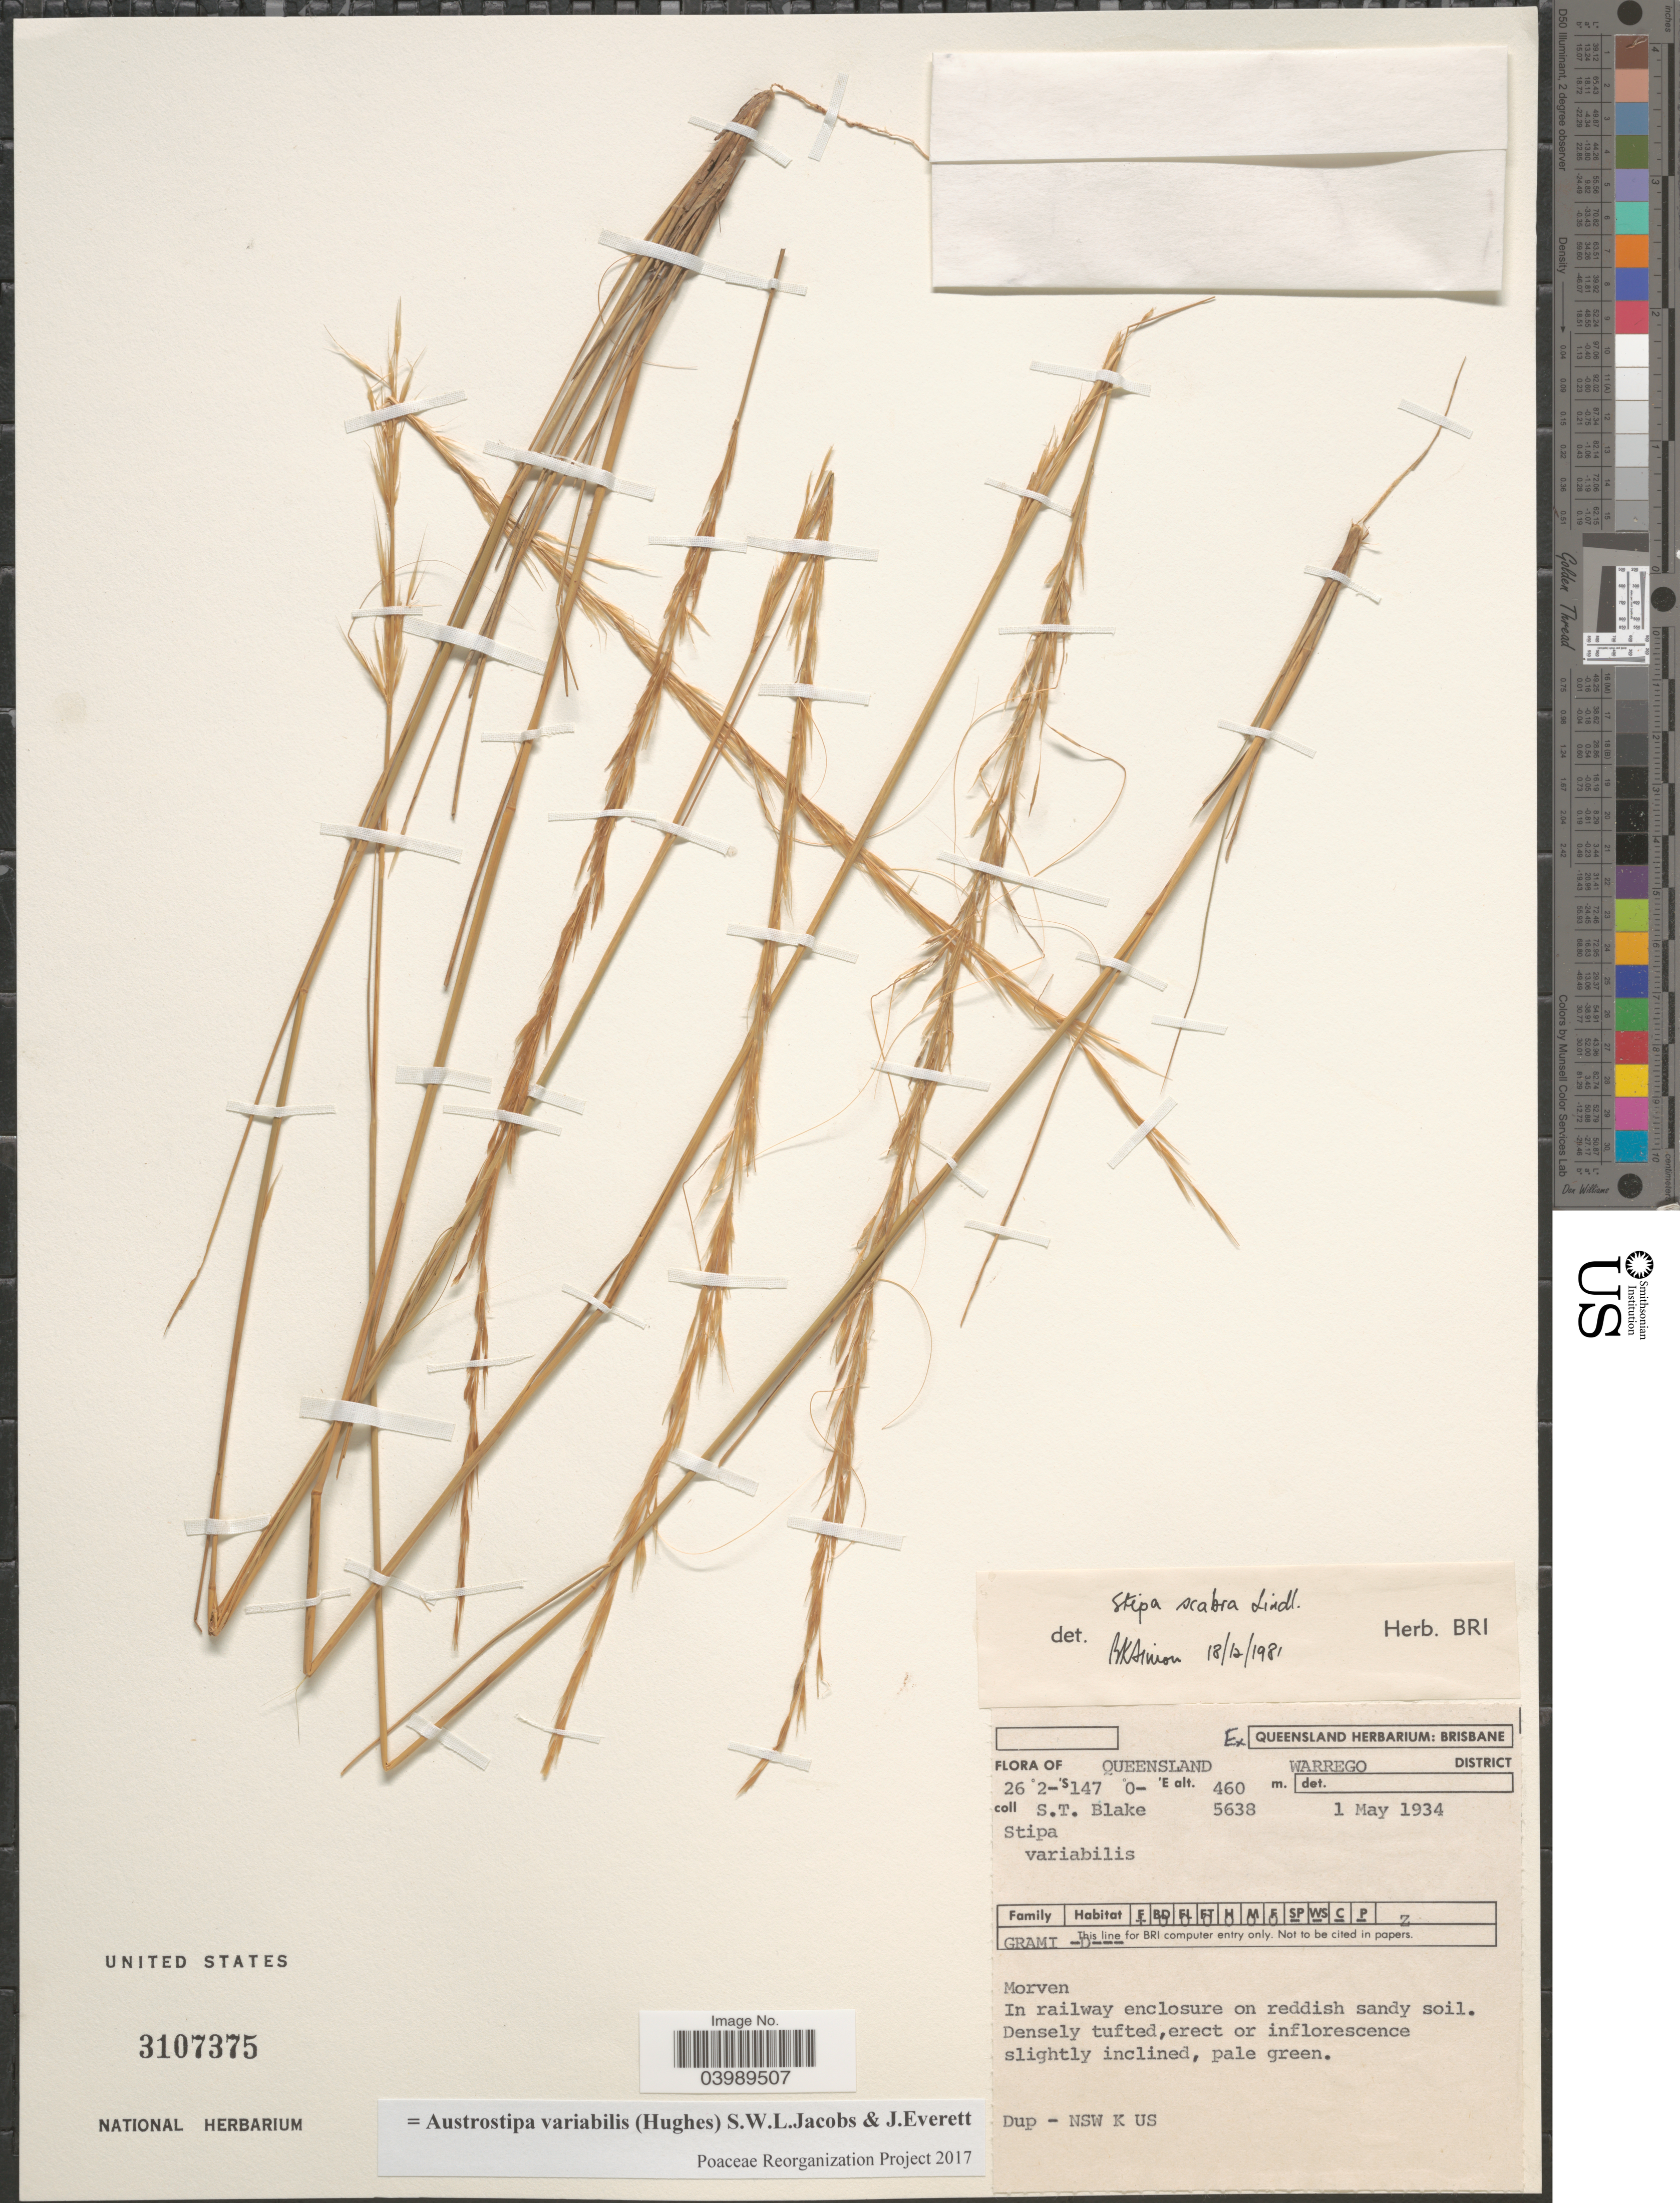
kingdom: Plantae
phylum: Tracheophyta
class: Liliopsida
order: Poales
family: Poaceae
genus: Austrostipa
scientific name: Austrostipa variabilis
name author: (Hughes) S.W.L. Jacobs & J. Everett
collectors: S. T. Blake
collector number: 5638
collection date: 1934-05-01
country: Australia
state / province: Queensland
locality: Warrego District. Morven.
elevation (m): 460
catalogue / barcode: US 3107375